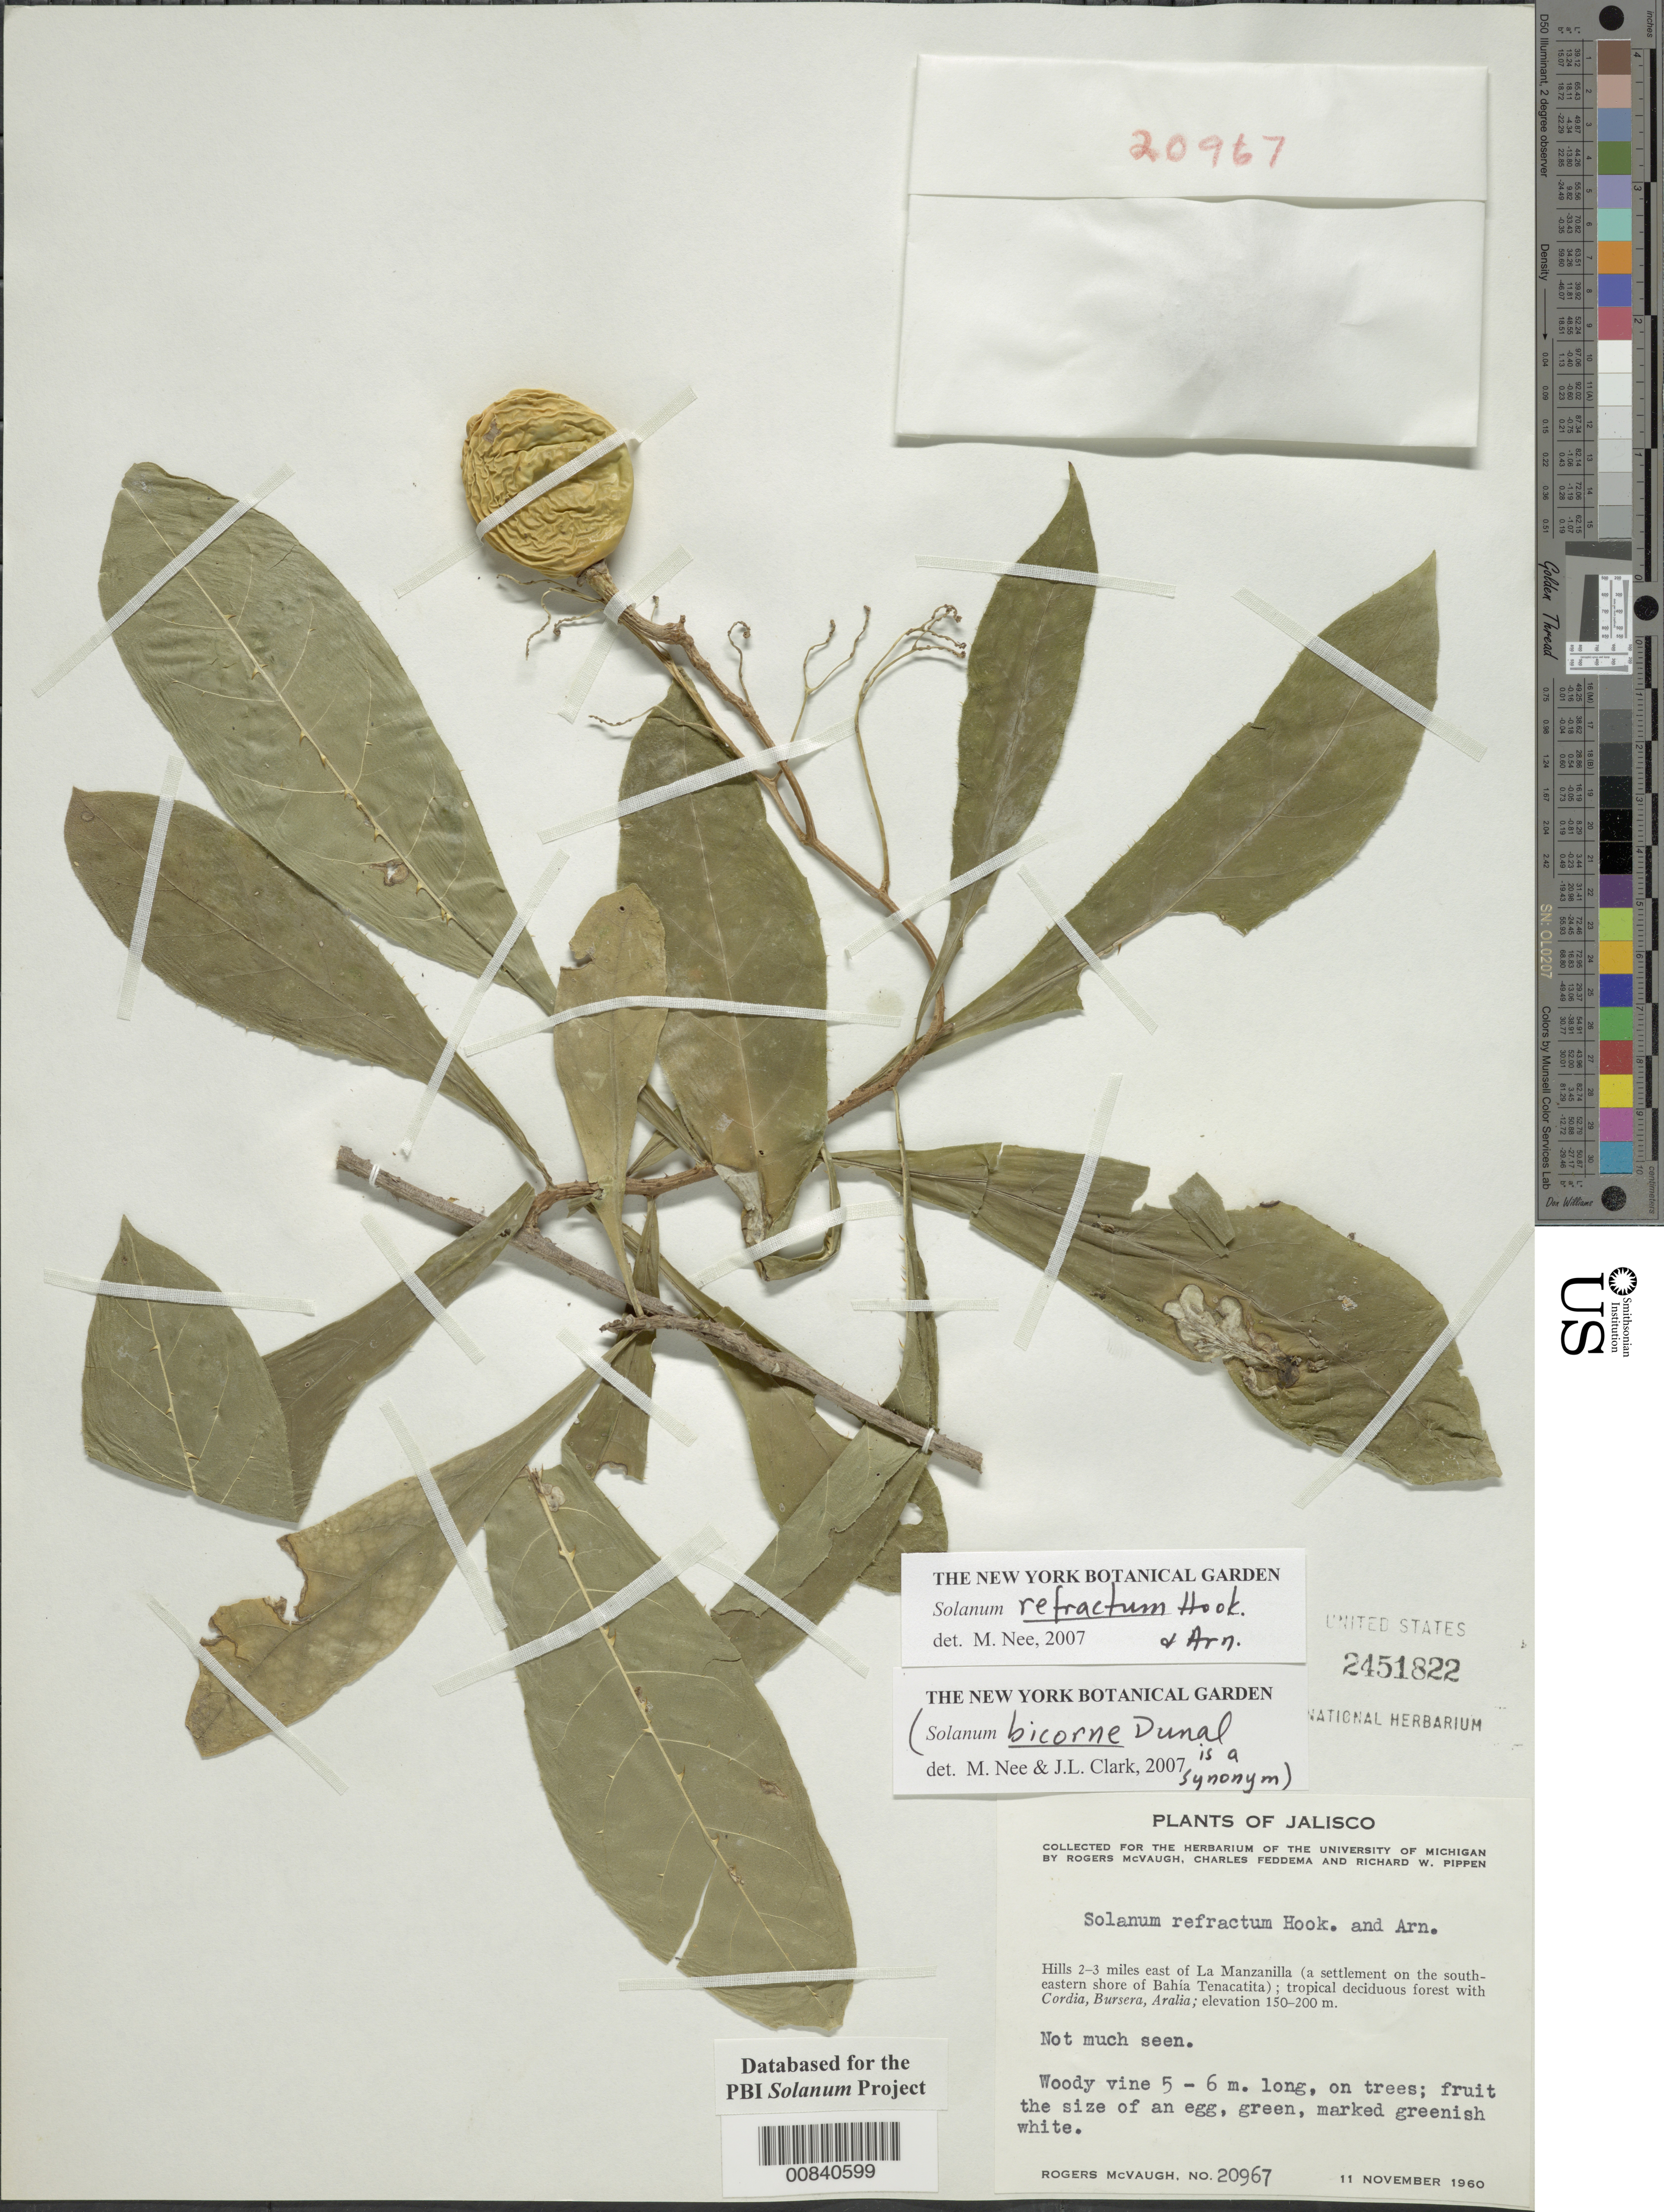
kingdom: Plantae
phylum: Tracheophyta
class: Magnoliopsida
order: Solanales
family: Solanaceae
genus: Solanum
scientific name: Solanum bicorne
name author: Dunal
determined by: Clark, J. L., (SEL), The Marie Selby Botanical Garden (UNITED STATES)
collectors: R. McVaugh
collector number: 20976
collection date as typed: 11 Sep 1960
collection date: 1960-09-11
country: Mexico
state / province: Jalisco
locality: Hills 2-3 miles E of La Manzanilla (a settlement on the south-eastern sore of Bahía Tenacatita).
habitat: Tropcial deciduous forest with Cordia, Bursera, Aralia.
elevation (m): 150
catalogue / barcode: US 2451822